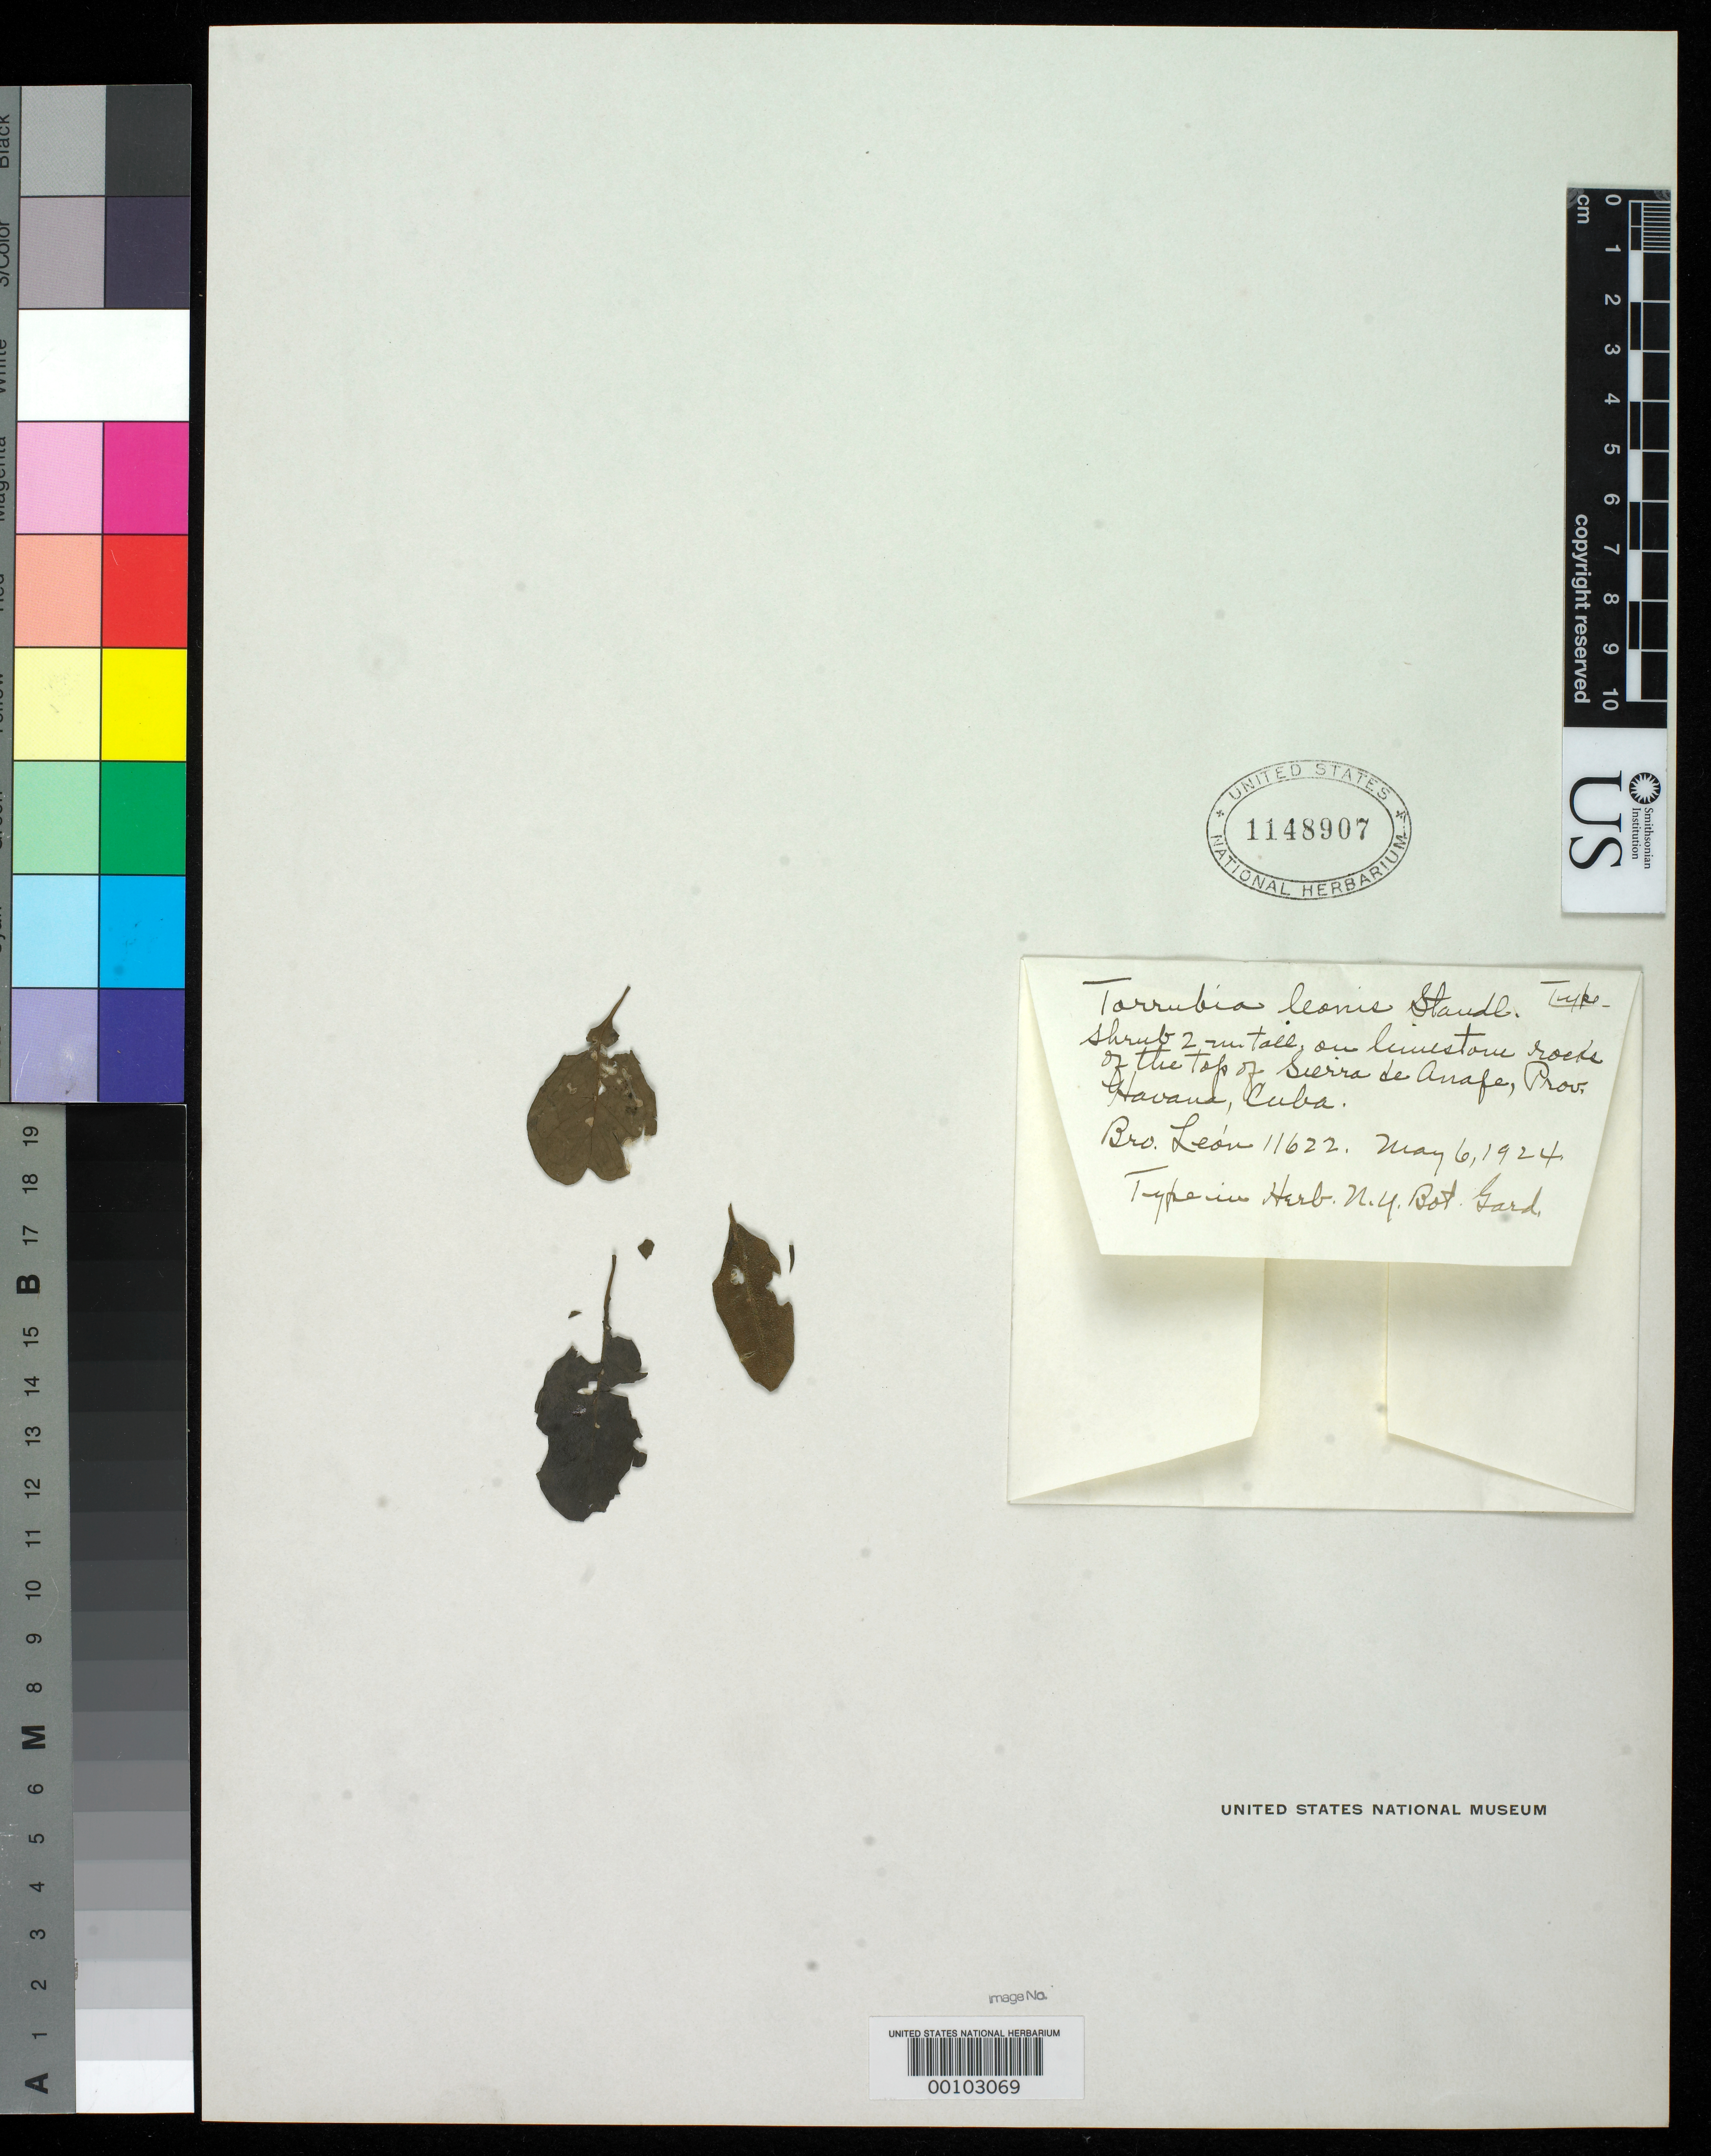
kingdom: Plantae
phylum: Tracheophyta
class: Magnoliopsida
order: Caryophyllales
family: Nyctaginaceae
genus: Torrubia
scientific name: Torrubia leonis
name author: Standl.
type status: Isotype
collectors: Bro. León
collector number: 11622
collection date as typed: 06 May 1924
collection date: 1924-05-06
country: Cuba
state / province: La Habana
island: Greater Antilles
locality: Top of Sierra de Anafe.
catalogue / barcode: US 1148907